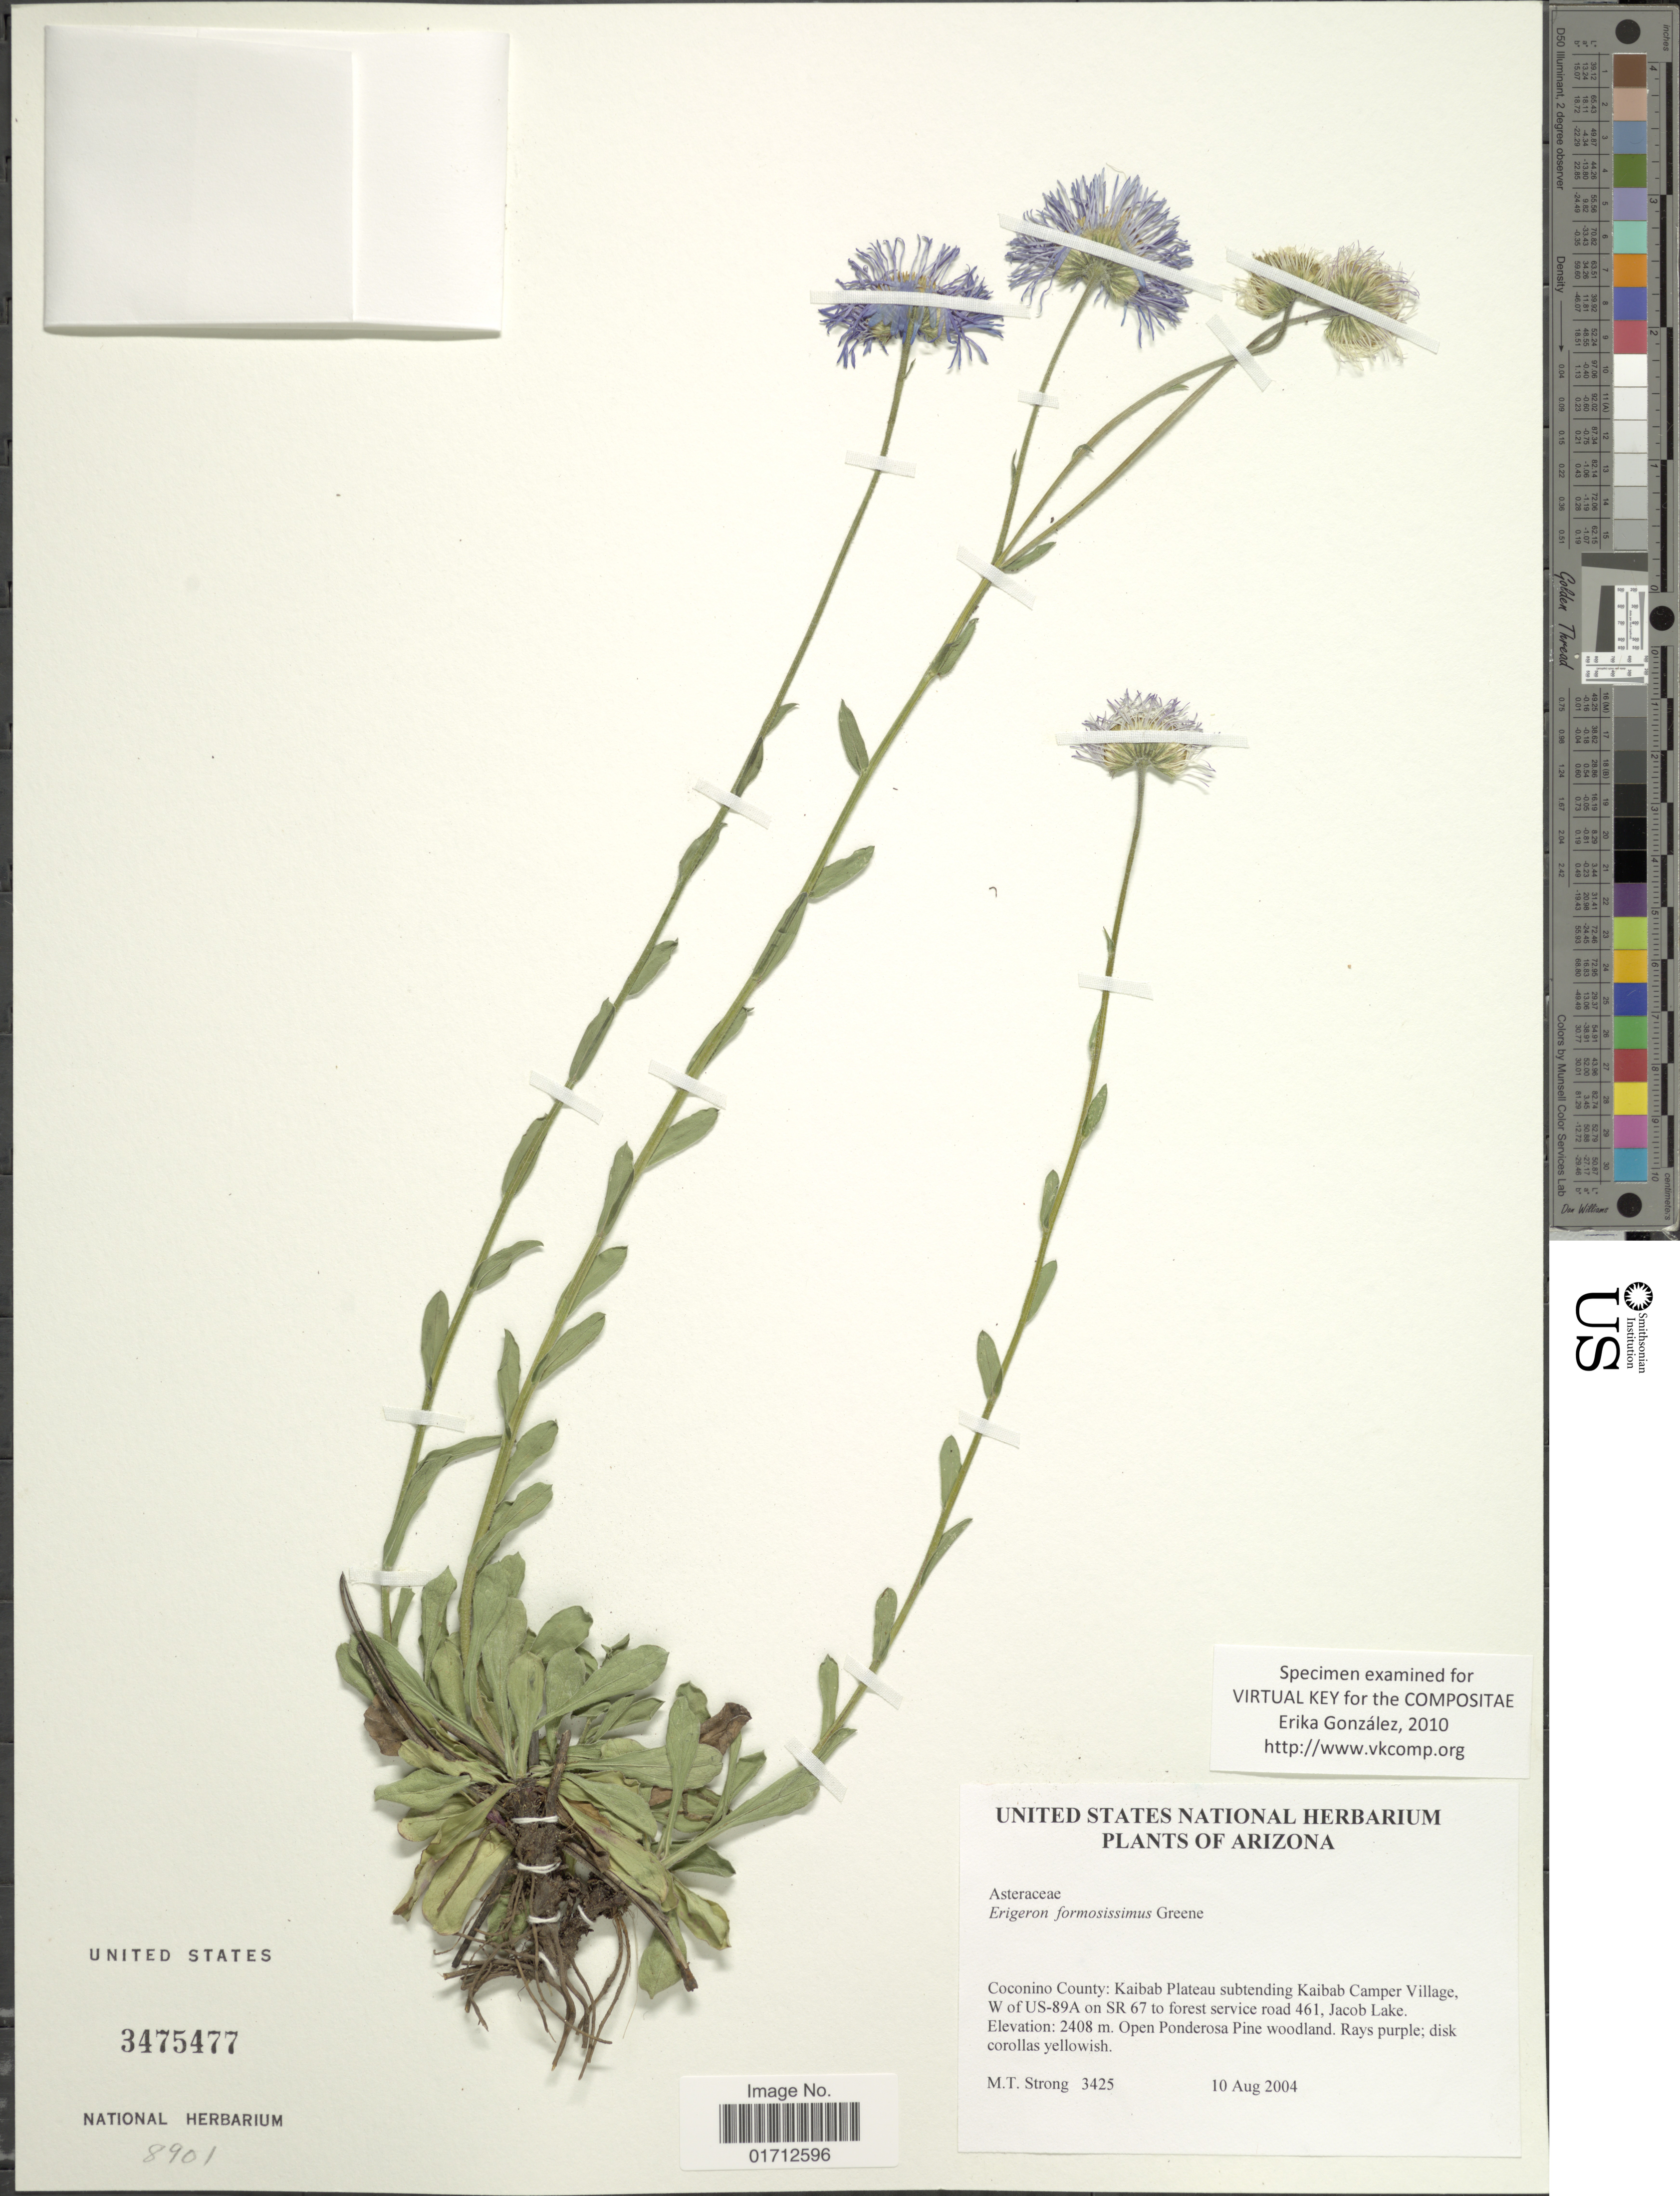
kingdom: Plantae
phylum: Tracheophyta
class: Magnoliopsida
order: Asterales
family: Asteraceae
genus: Erigeron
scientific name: Erigeron formosissimus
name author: Greene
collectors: M. T. Strong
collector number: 3425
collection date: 2004-08-10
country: United States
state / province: Arizona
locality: Coconino County: Kaibab Plateau subtending Kaibab Camper Village, W of US-89A on SR 67 to forest service road 461. Jacob Lake.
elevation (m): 2408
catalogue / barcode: US 3475477